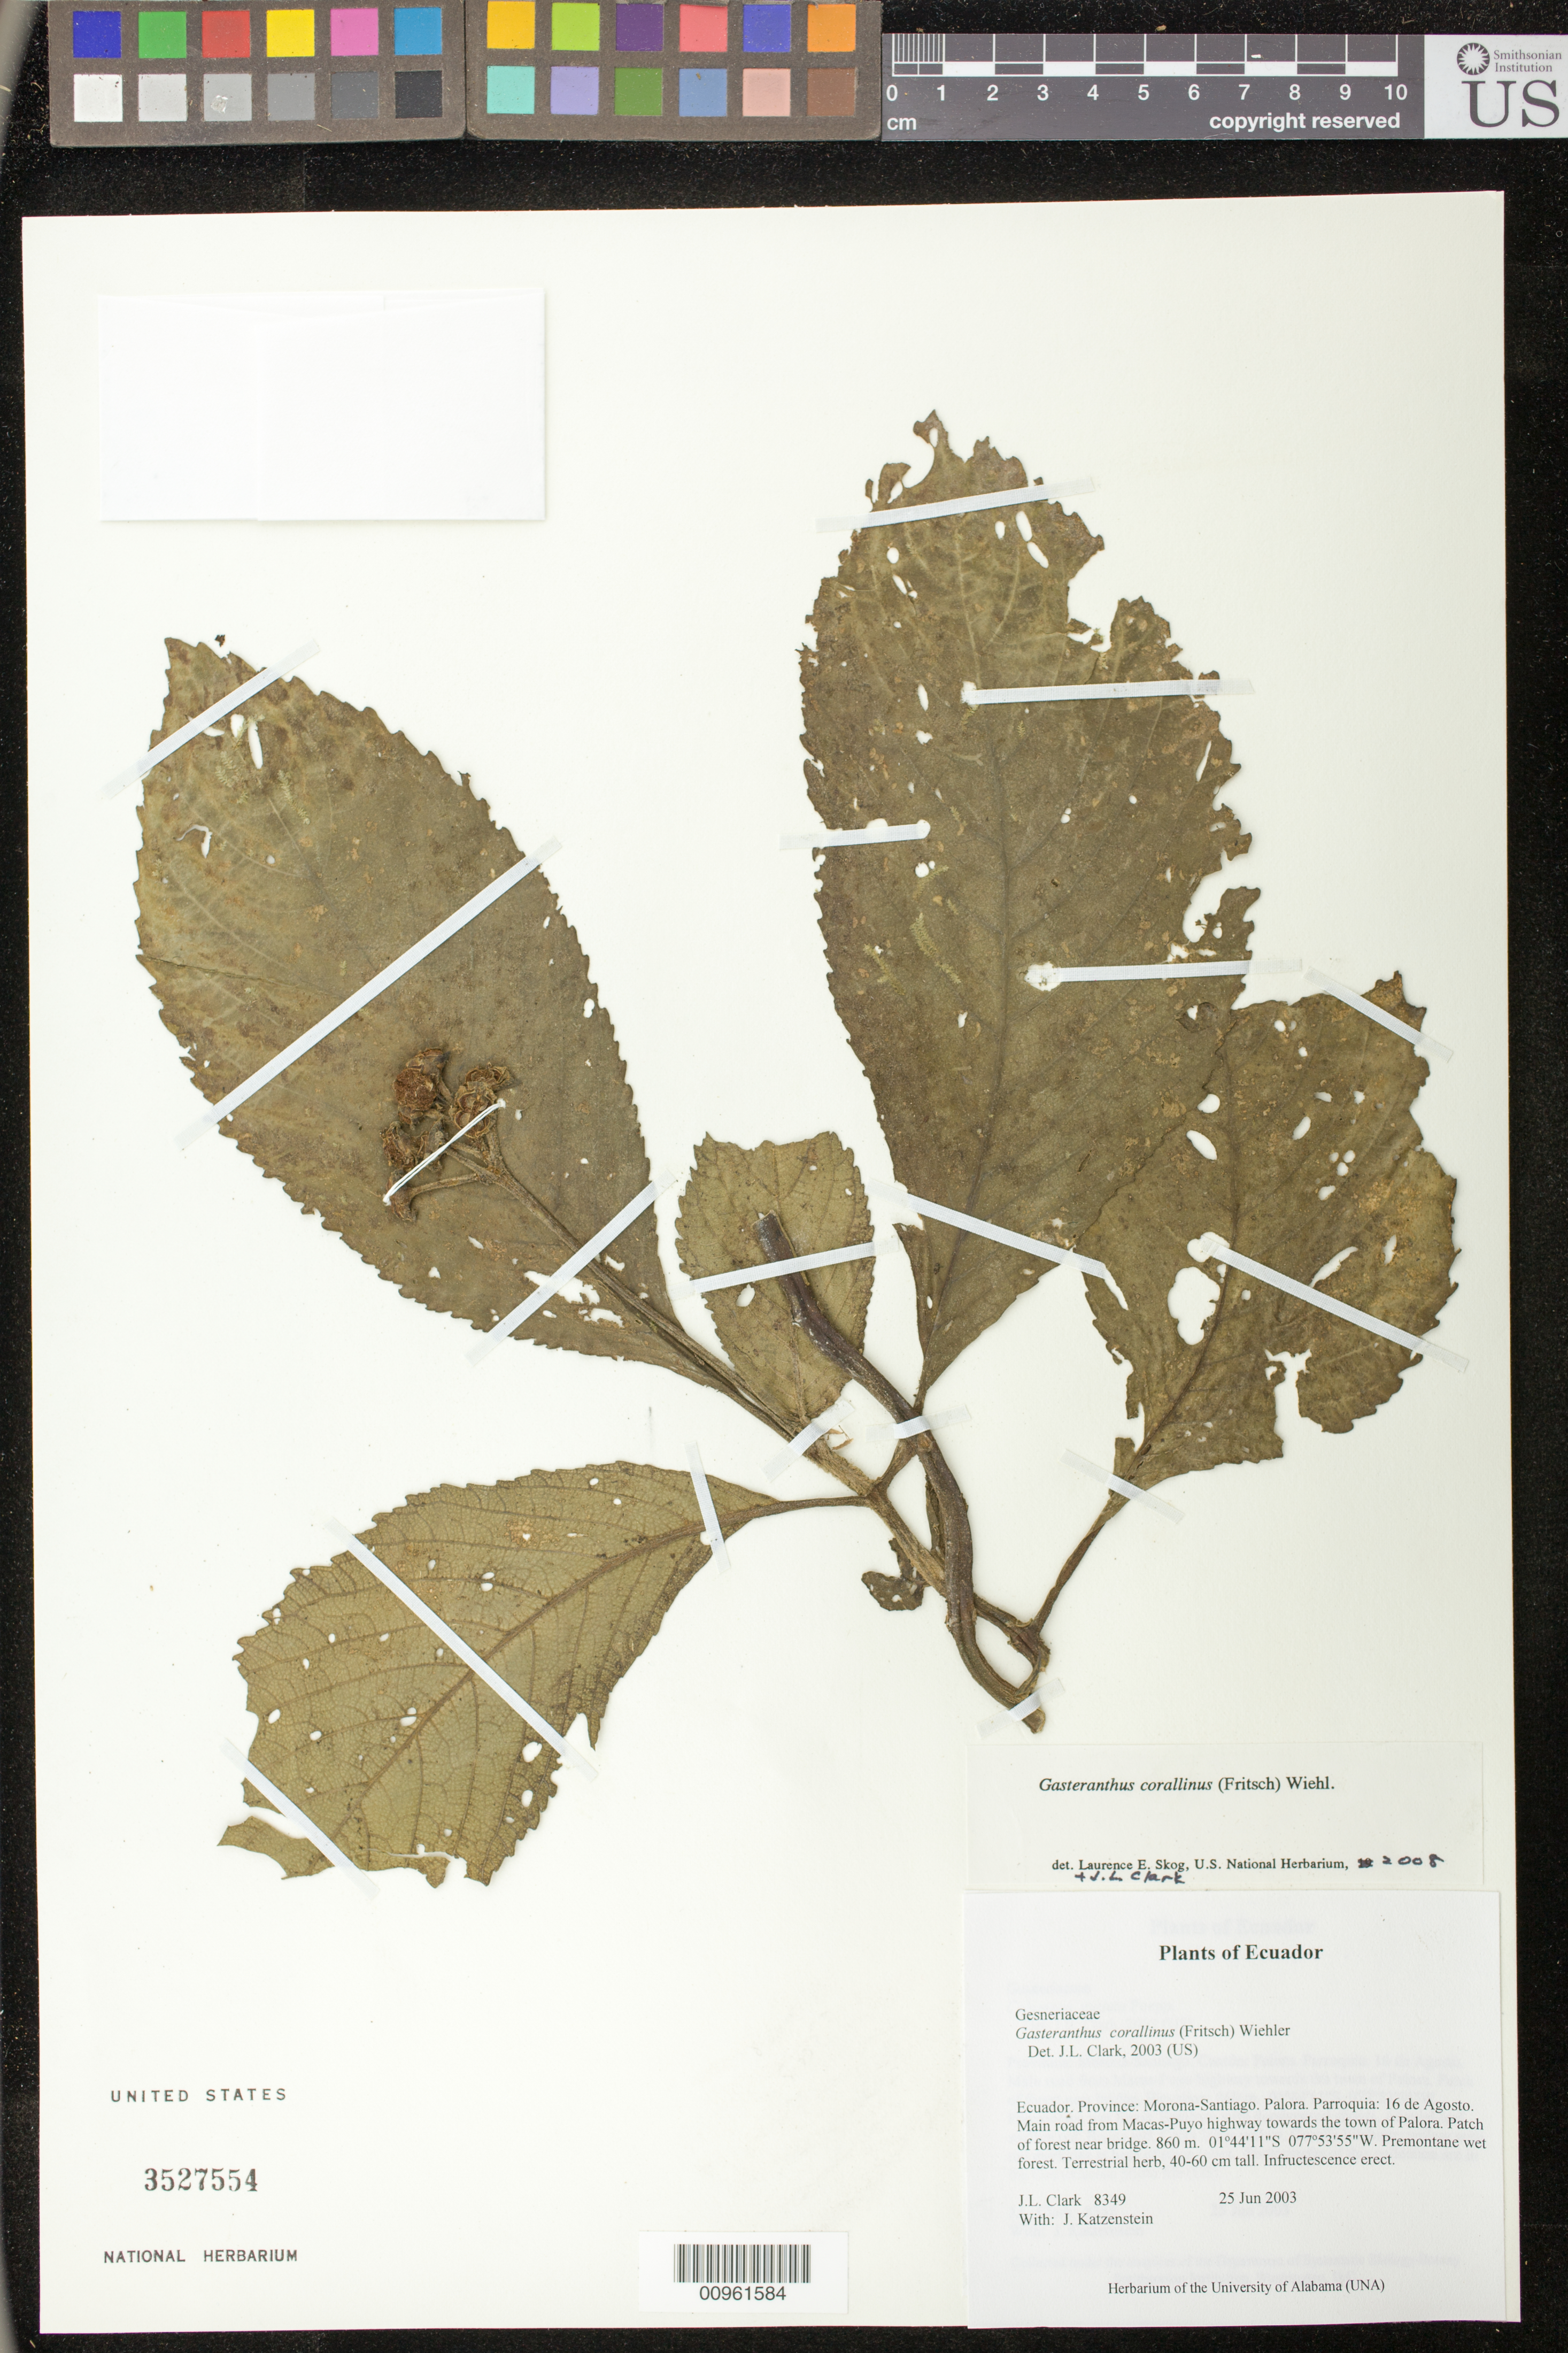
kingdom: Plantae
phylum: Tracheophyta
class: Magnoliopsida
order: Lamiales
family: Gesneriaceae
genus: Gasteranthus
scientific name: Gasteranthus corallinus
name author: (Fritsch) Wiehler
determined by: Clark, J. L.; Skog, Laurence E.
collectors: J. L. Clark & J. Katzenstein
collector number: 8349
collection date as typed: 25 Jun 2003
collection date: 2003-06-25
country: Ecuador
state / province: Morona-Santiago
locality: Palora. Parroquia: 16 de Agosto. Main road from Macas-Puyo highway towards the town of Palora. Patch of forest near bridge.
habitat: Premontane wet forest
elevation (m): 860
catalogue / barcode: US 3527554